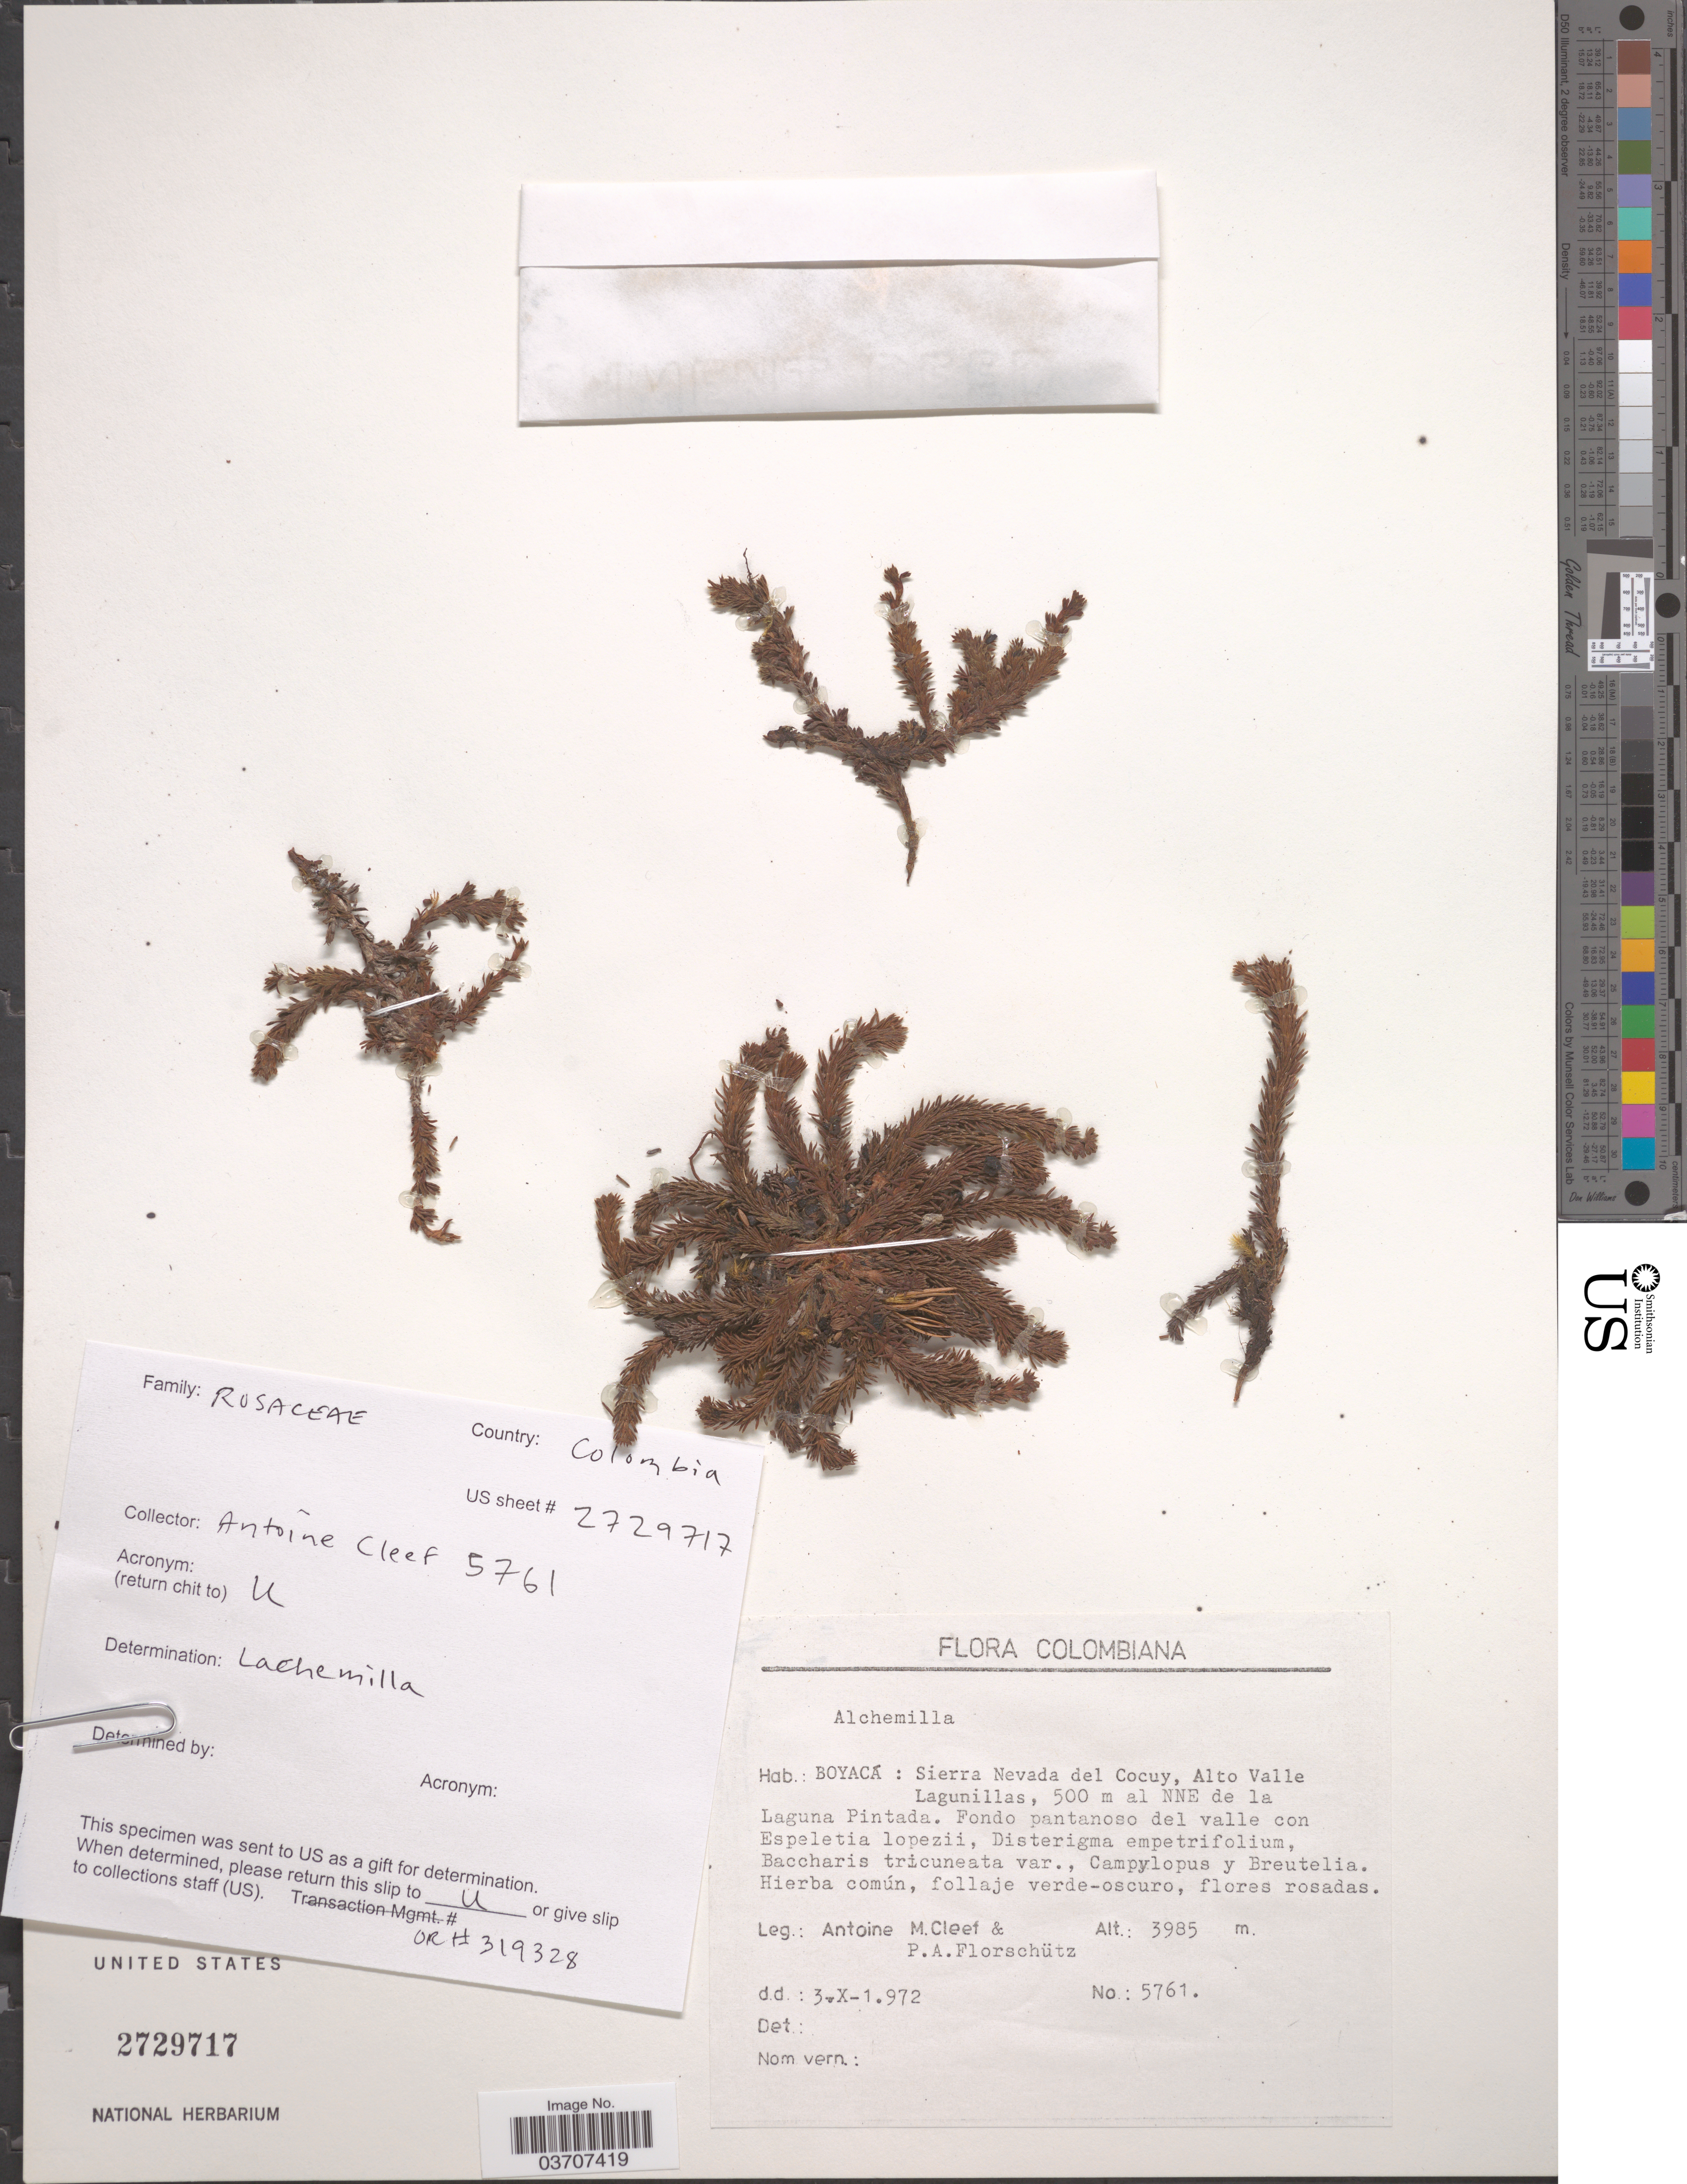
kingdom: Plantae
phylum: Tracheophyta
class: Magnoliopsida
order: Rosales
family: Rosaceae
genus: Lachemilla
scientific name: Lachemilla sp.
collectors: A. M. Cleef & P. Florschütz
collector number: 5761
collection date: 1972-10-03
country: Colombia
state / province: Boyacá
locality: Sierra Nevada del Cocuy, Alto Valle Lagunillas, 500 m al NNE de la Laguna Pintada.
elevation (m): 3985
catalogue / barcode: US 2729717